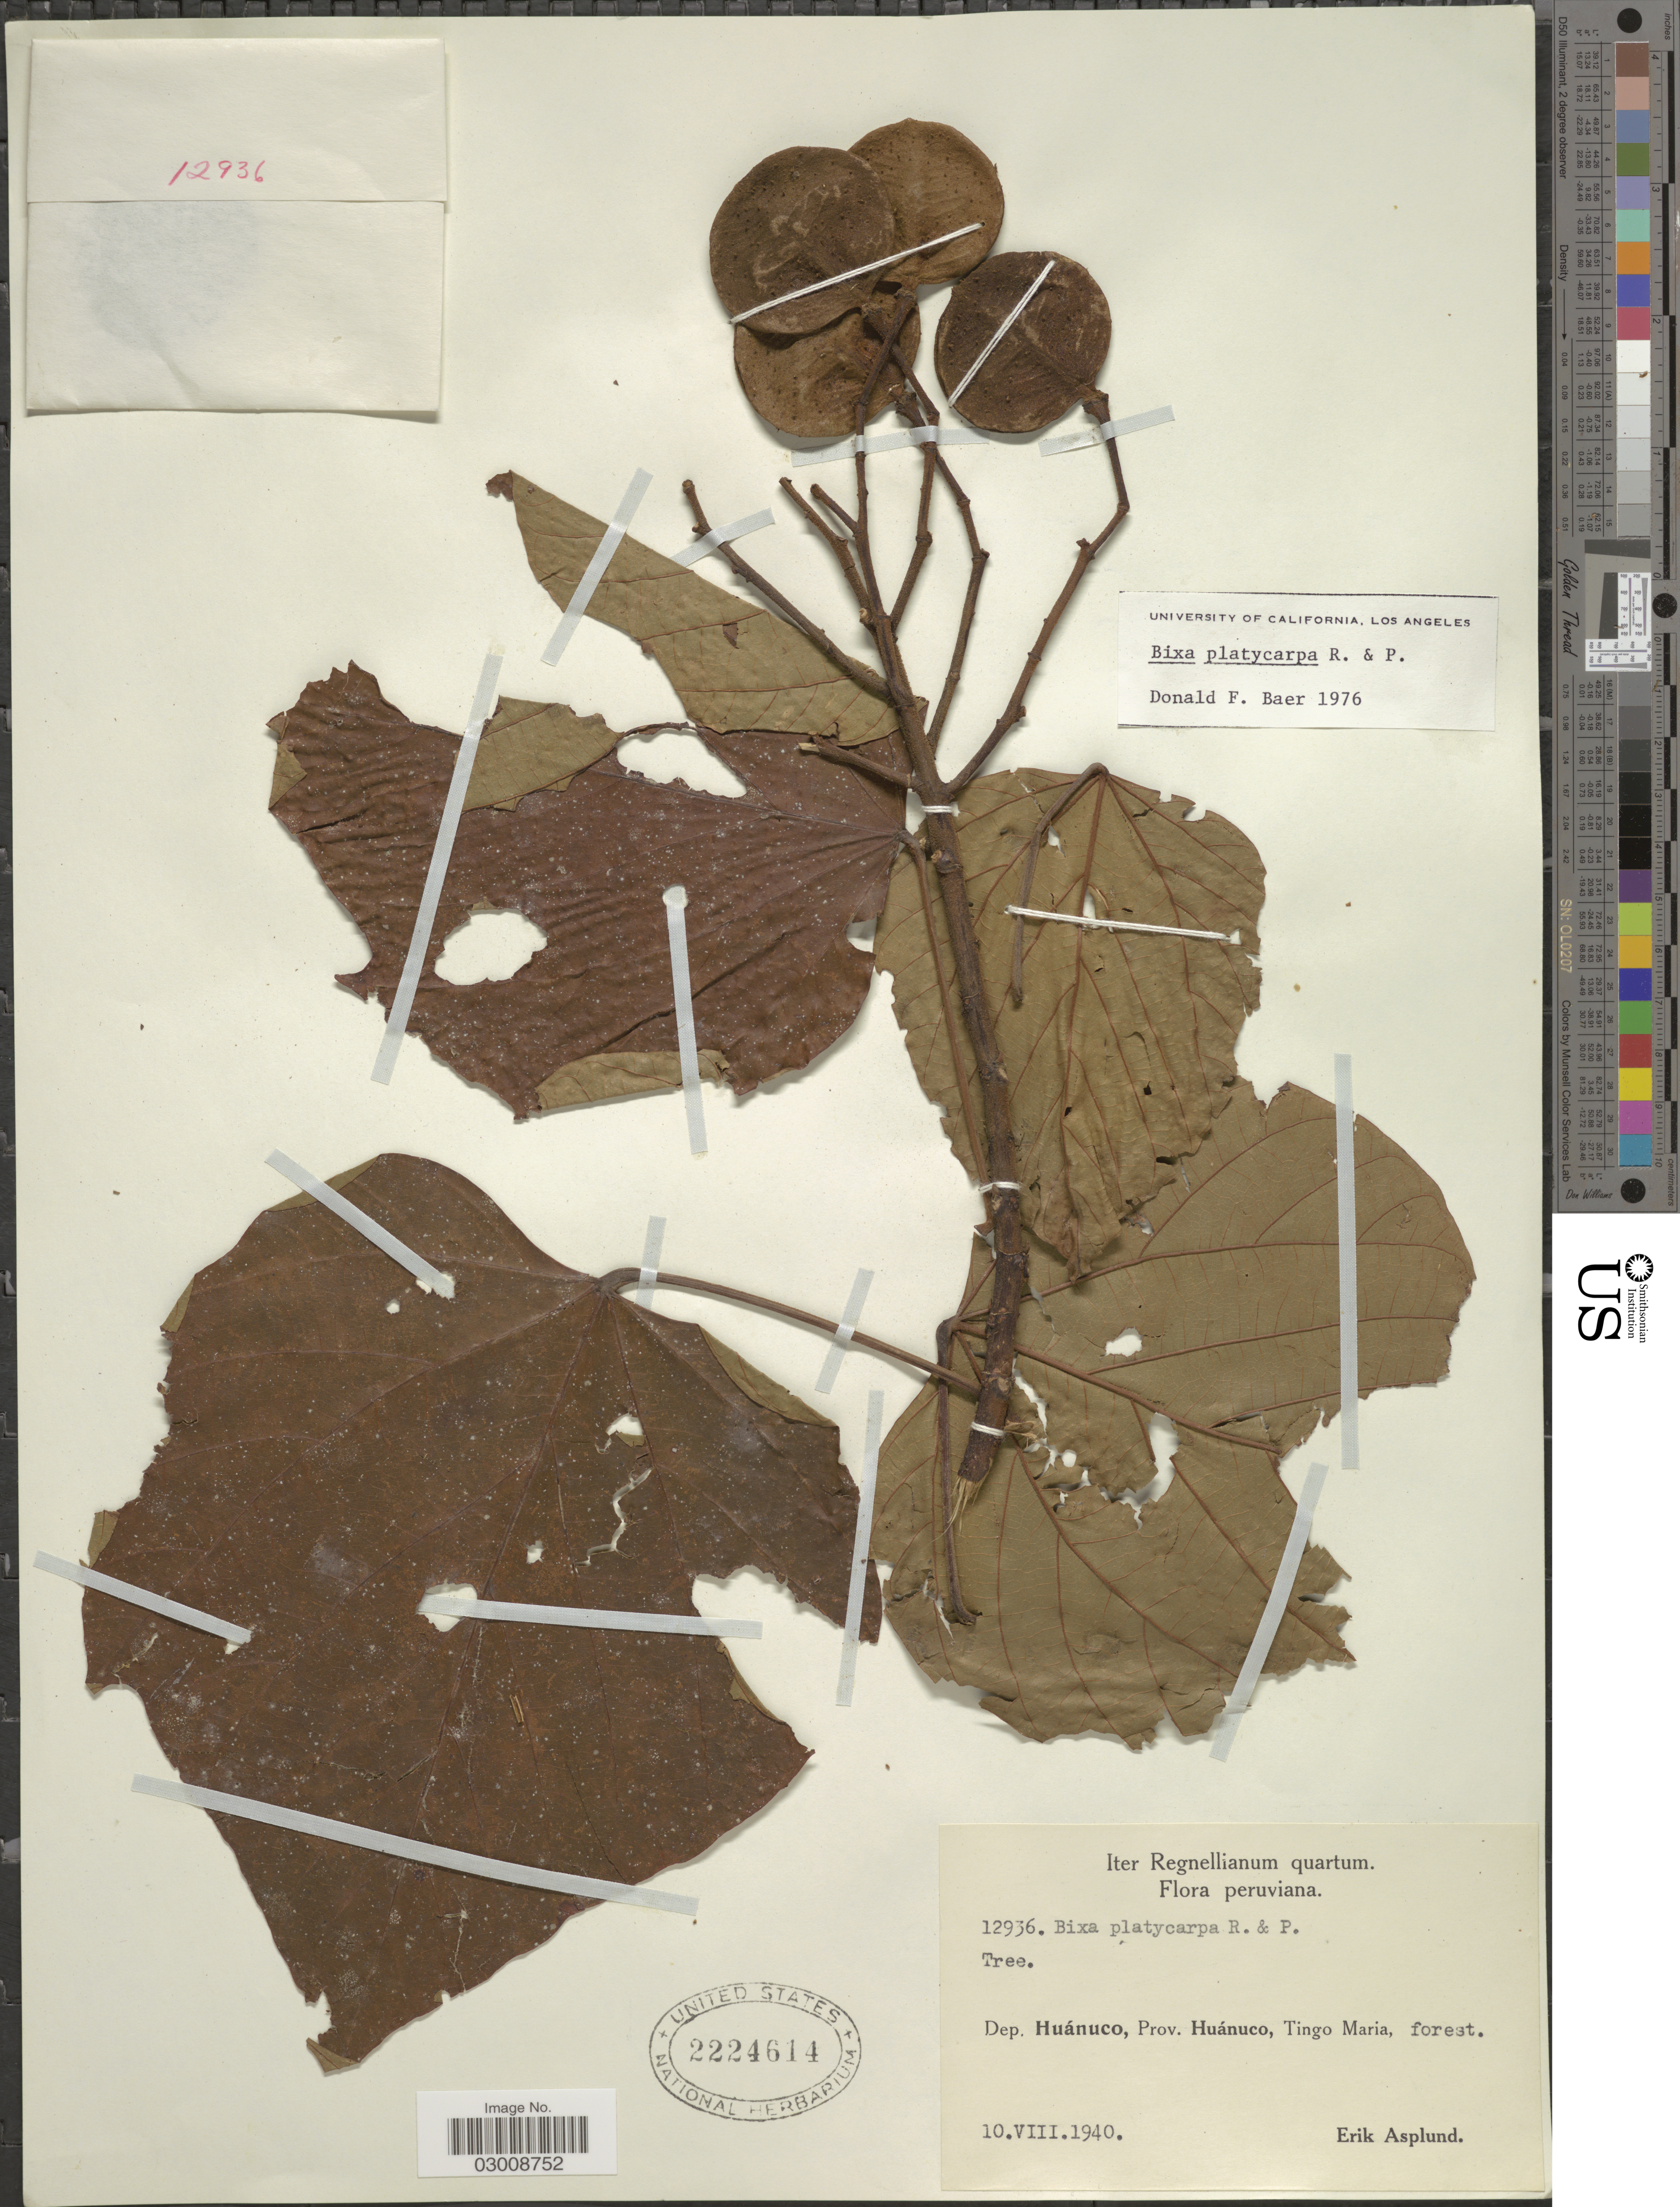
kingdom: Plantae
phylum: Tracheophyta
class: Magnoliopsida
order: Malvales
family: Bixaceae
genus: Bixa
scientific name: Bixa platycarpa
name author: Ruiz & Pav.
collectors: E. Asplund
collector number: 12936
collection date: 1940-08-10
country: Peru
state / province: Huánuco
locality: Dep. Huánuco, Prov. Huánuco, Tingo Maria, forest.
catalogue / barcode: US 2224614